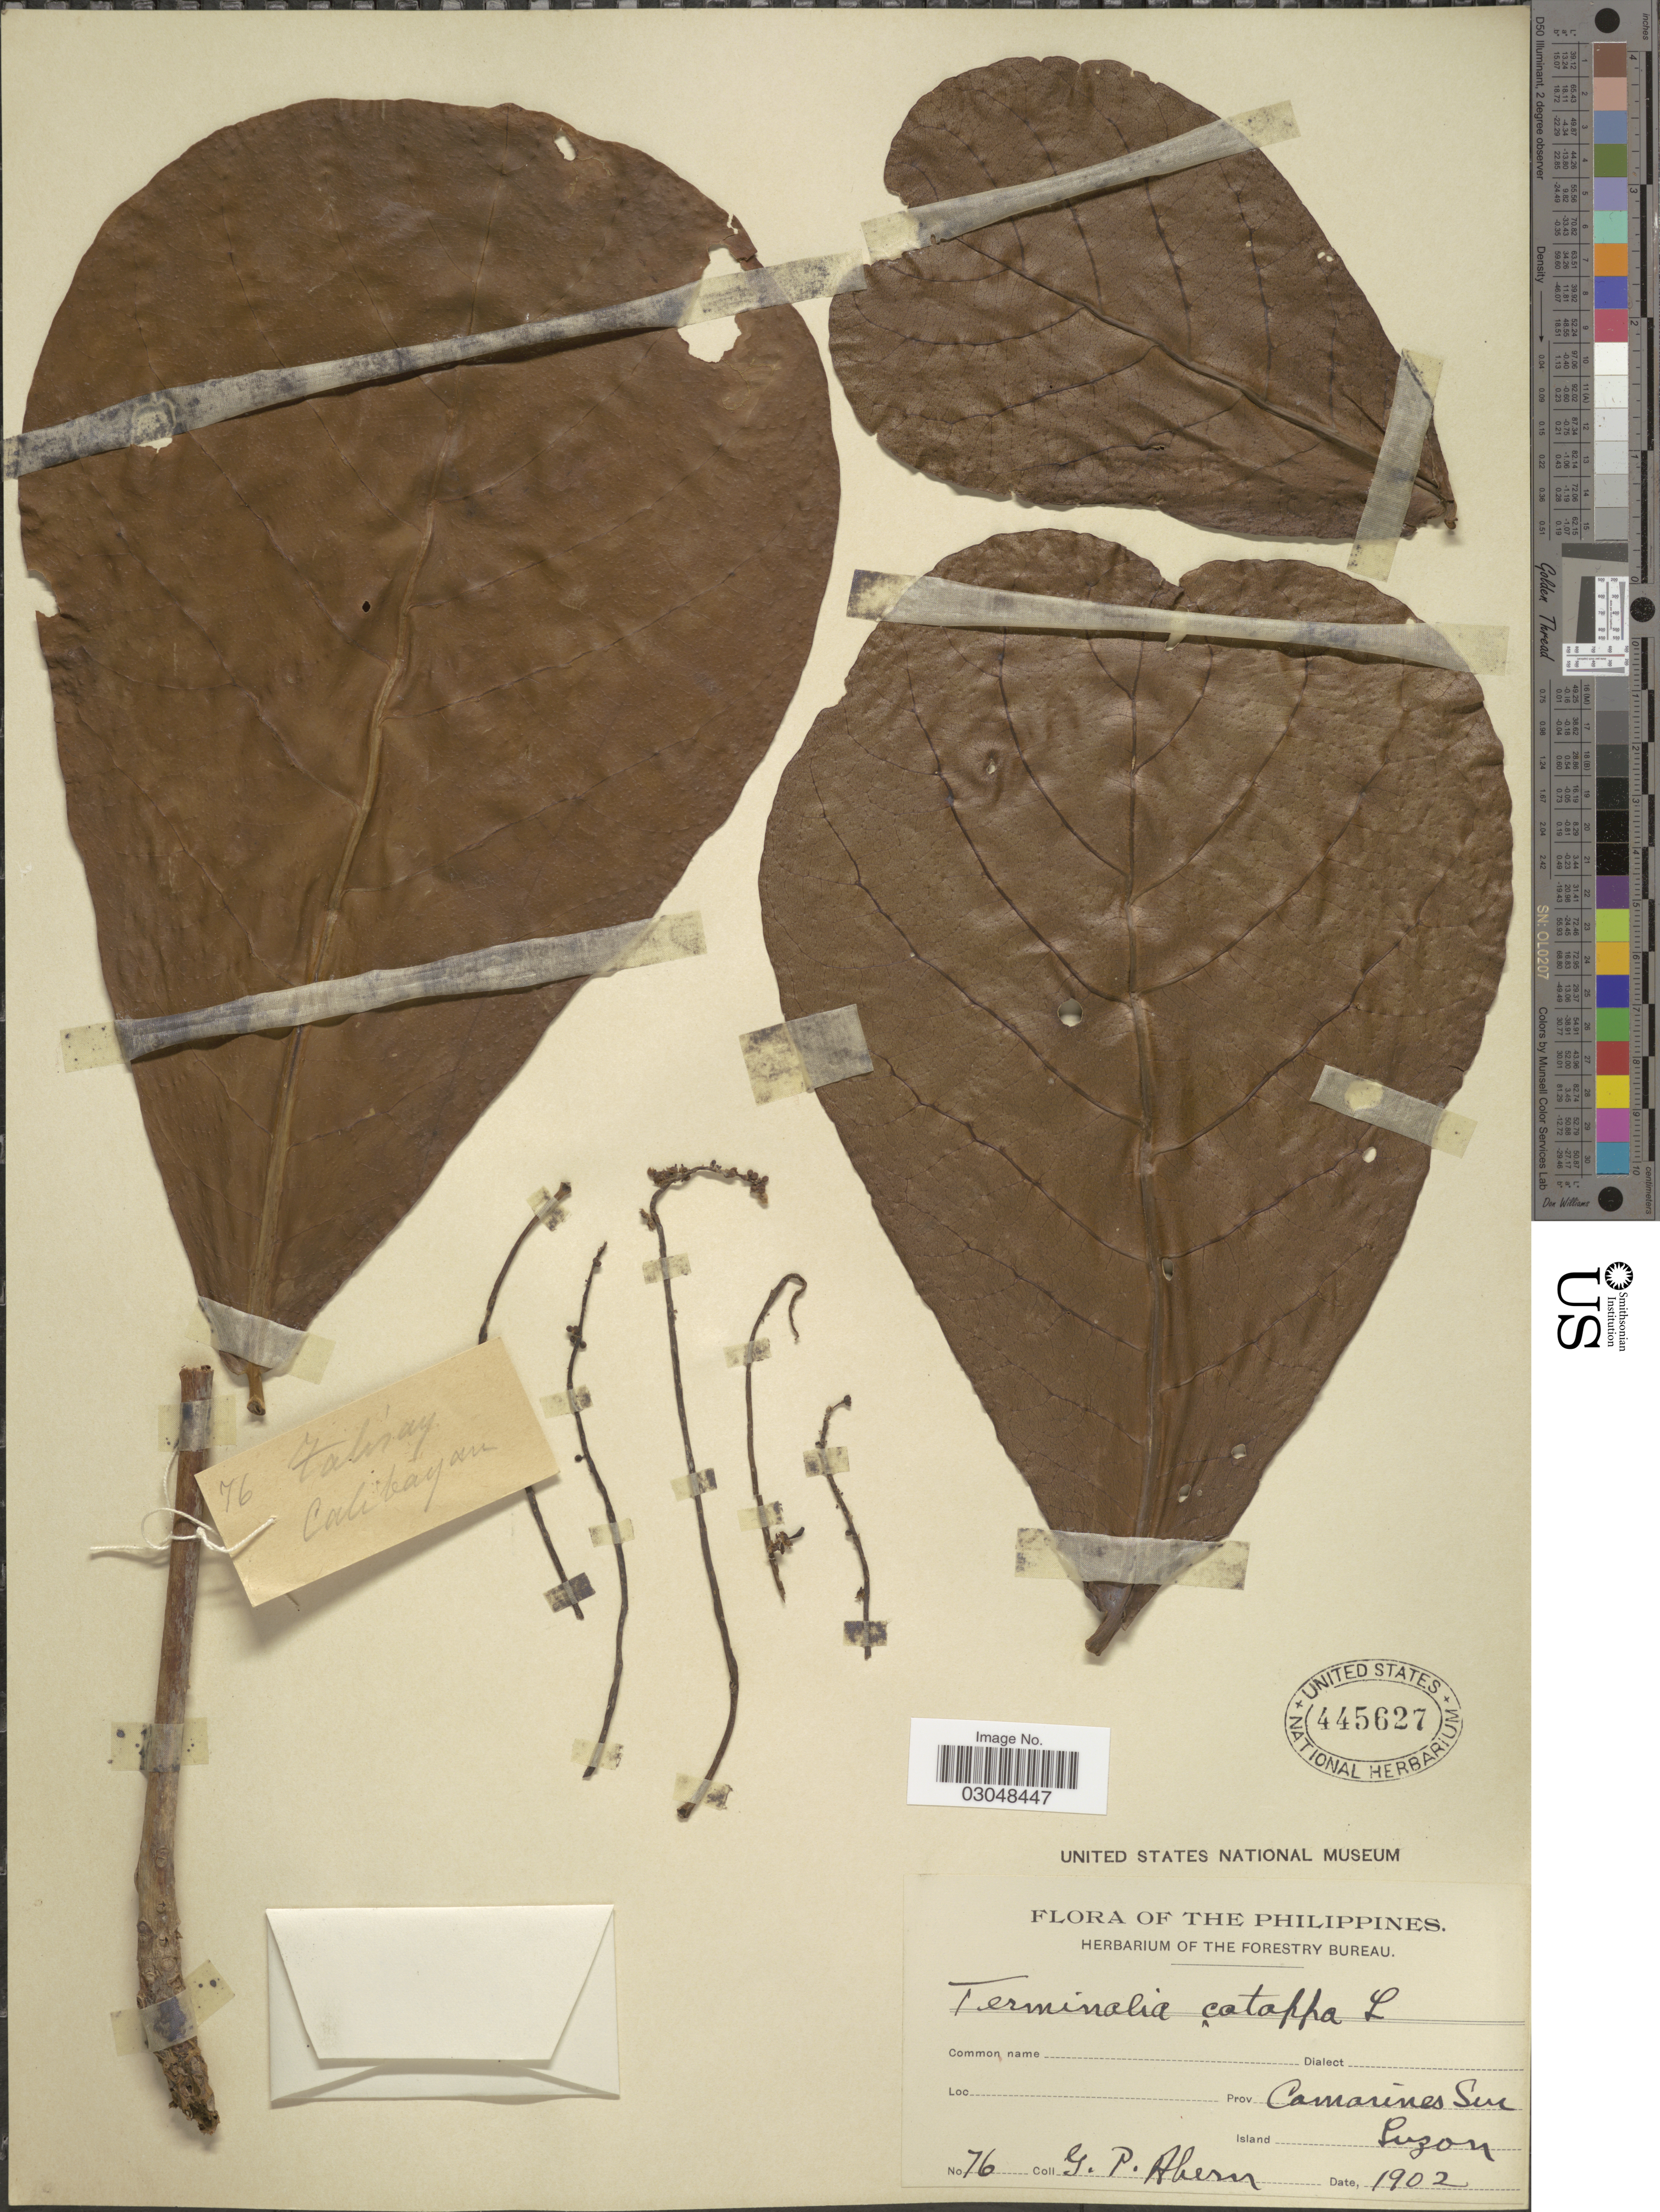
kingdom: Plantae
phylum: Tracheophyta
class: Magnoliopsida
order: Myrtales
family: Combretaceae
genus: Terminalia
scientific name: Terminalia catappa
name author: L.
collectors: G. Ahern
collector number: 76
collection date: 1902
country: Philippines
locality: Prov. Camarines Sur Luzon.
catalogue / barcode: US 445627